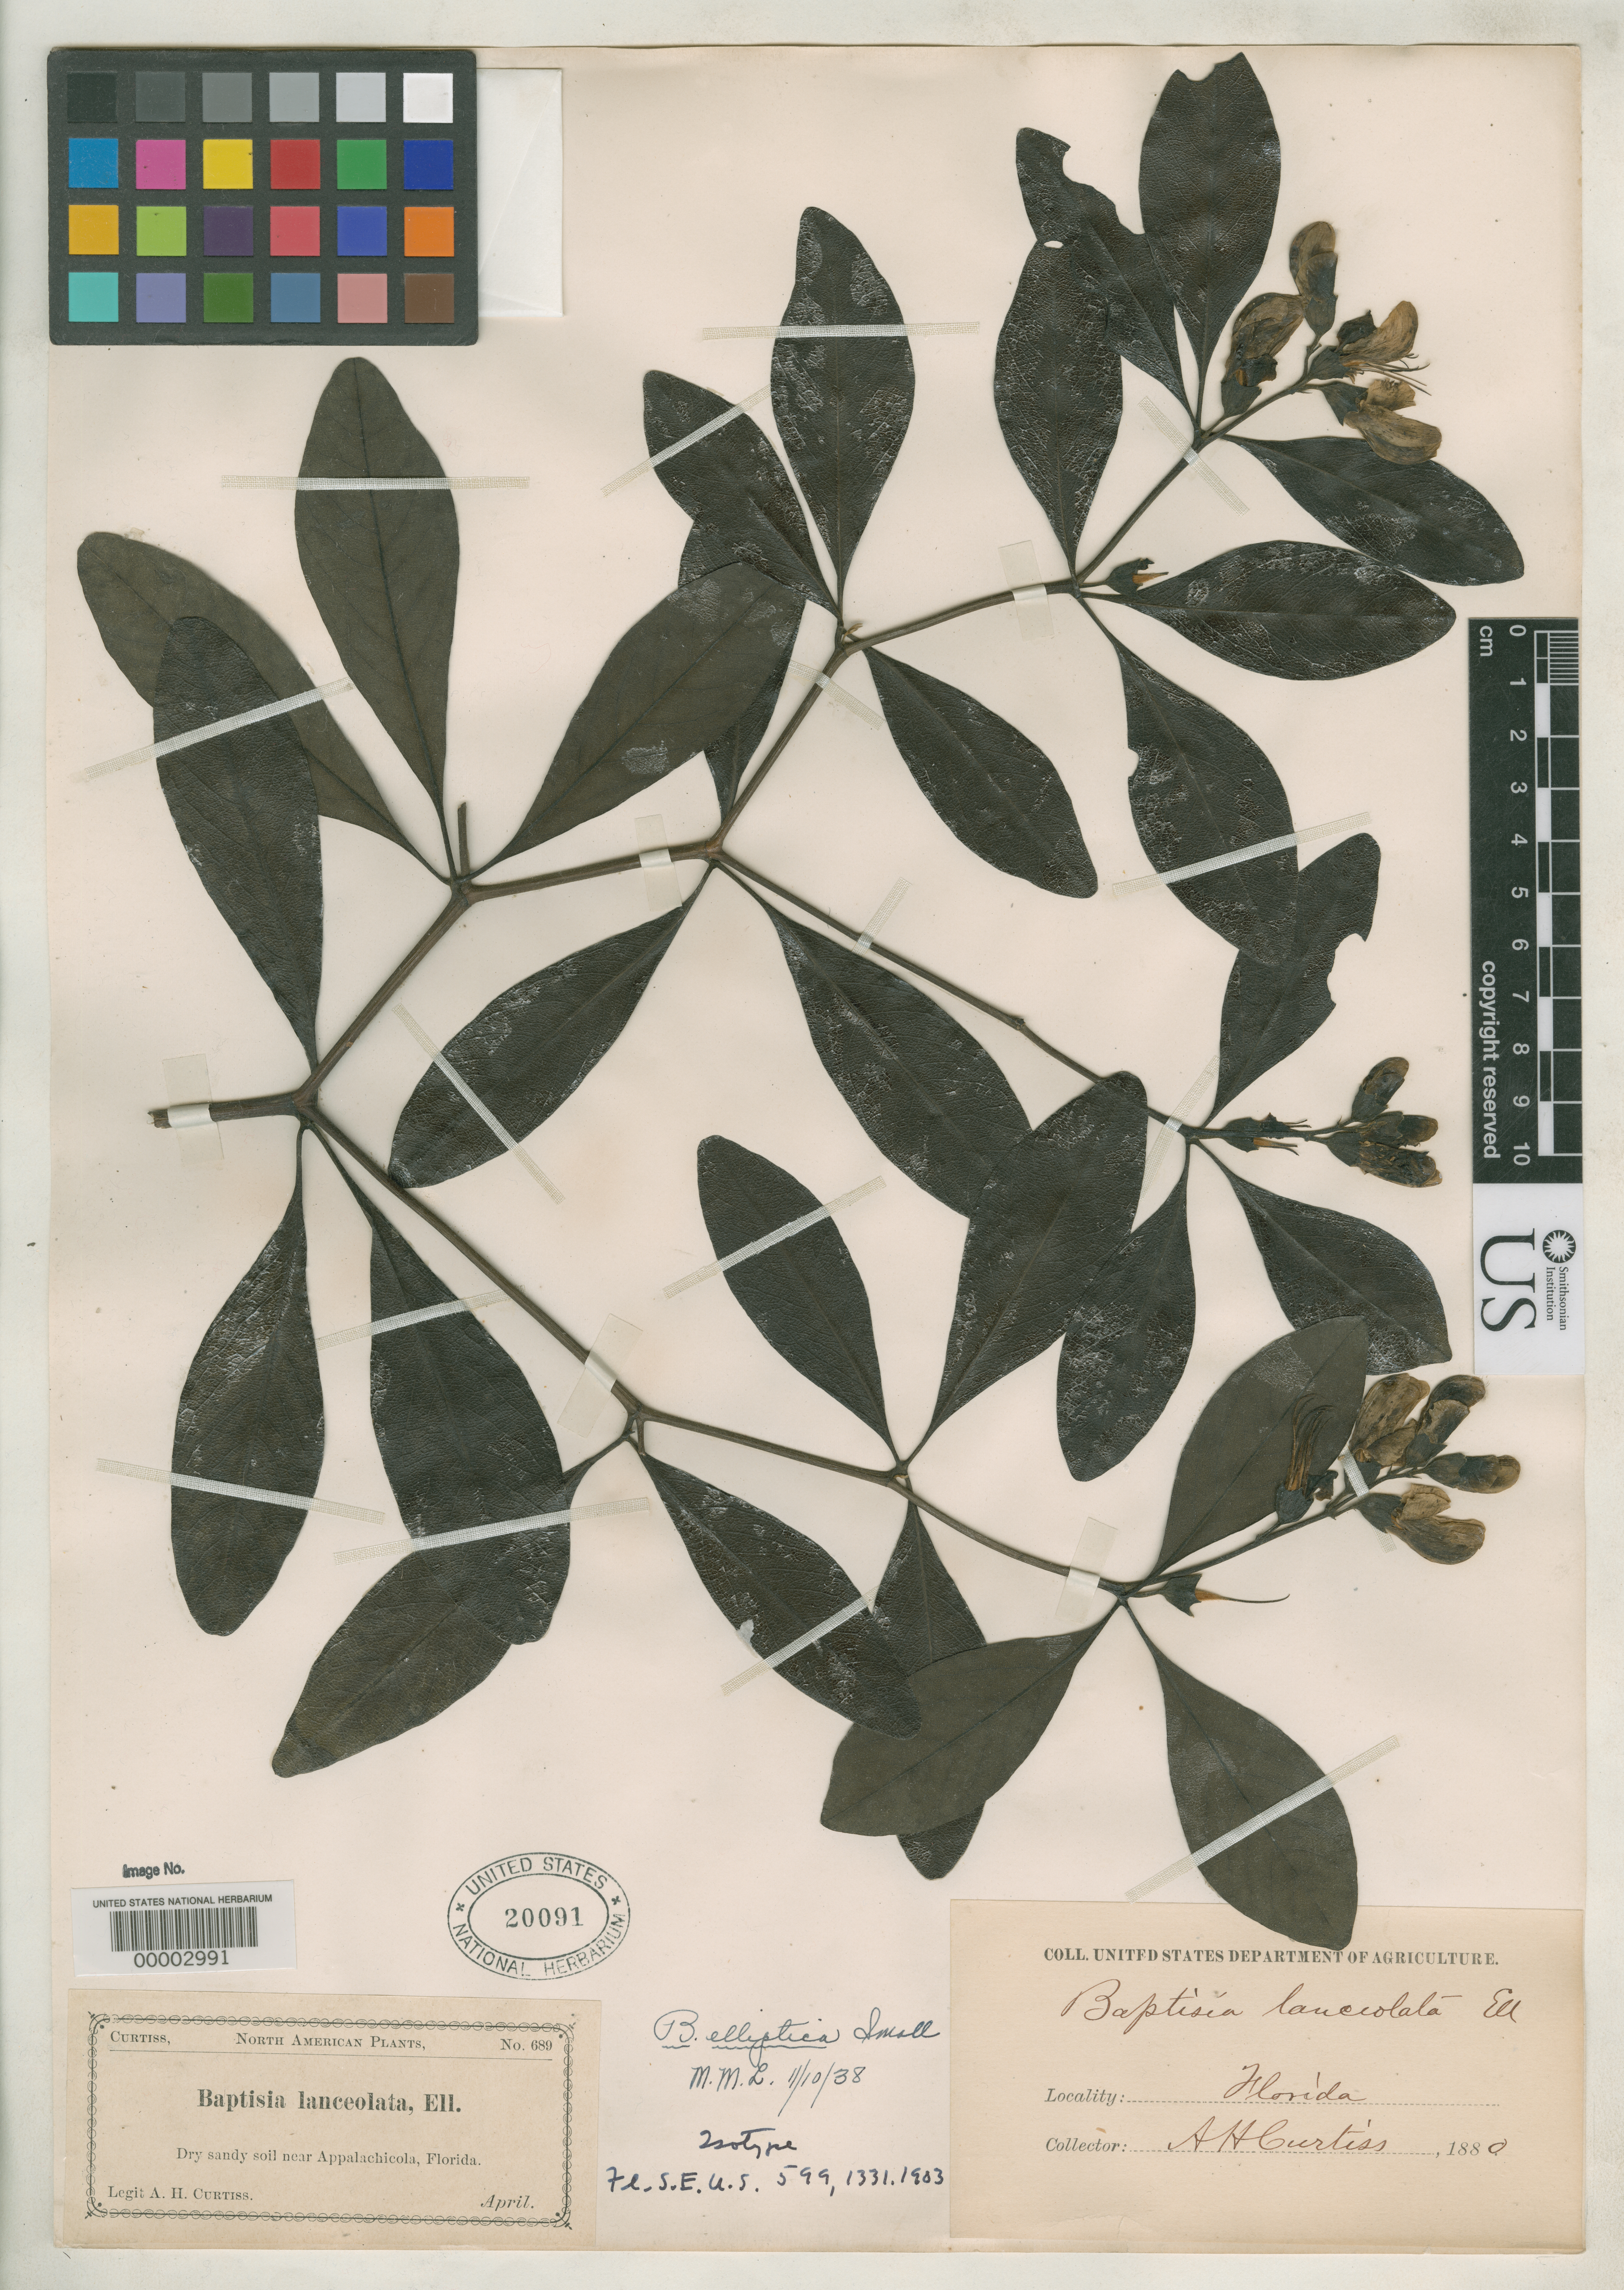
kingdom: Plantae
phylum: Tracheophyta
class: Magnoliopsida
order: Fabales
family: Fabaceae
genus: Baptisia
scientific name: Baptisia elliptica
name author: Small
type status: Isotype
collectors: A. H. Curtiss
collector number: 689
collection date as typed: Apr 1880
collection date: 1880-04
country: United States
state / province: Florida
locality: Near Appalachicola.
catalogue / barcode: US 20091